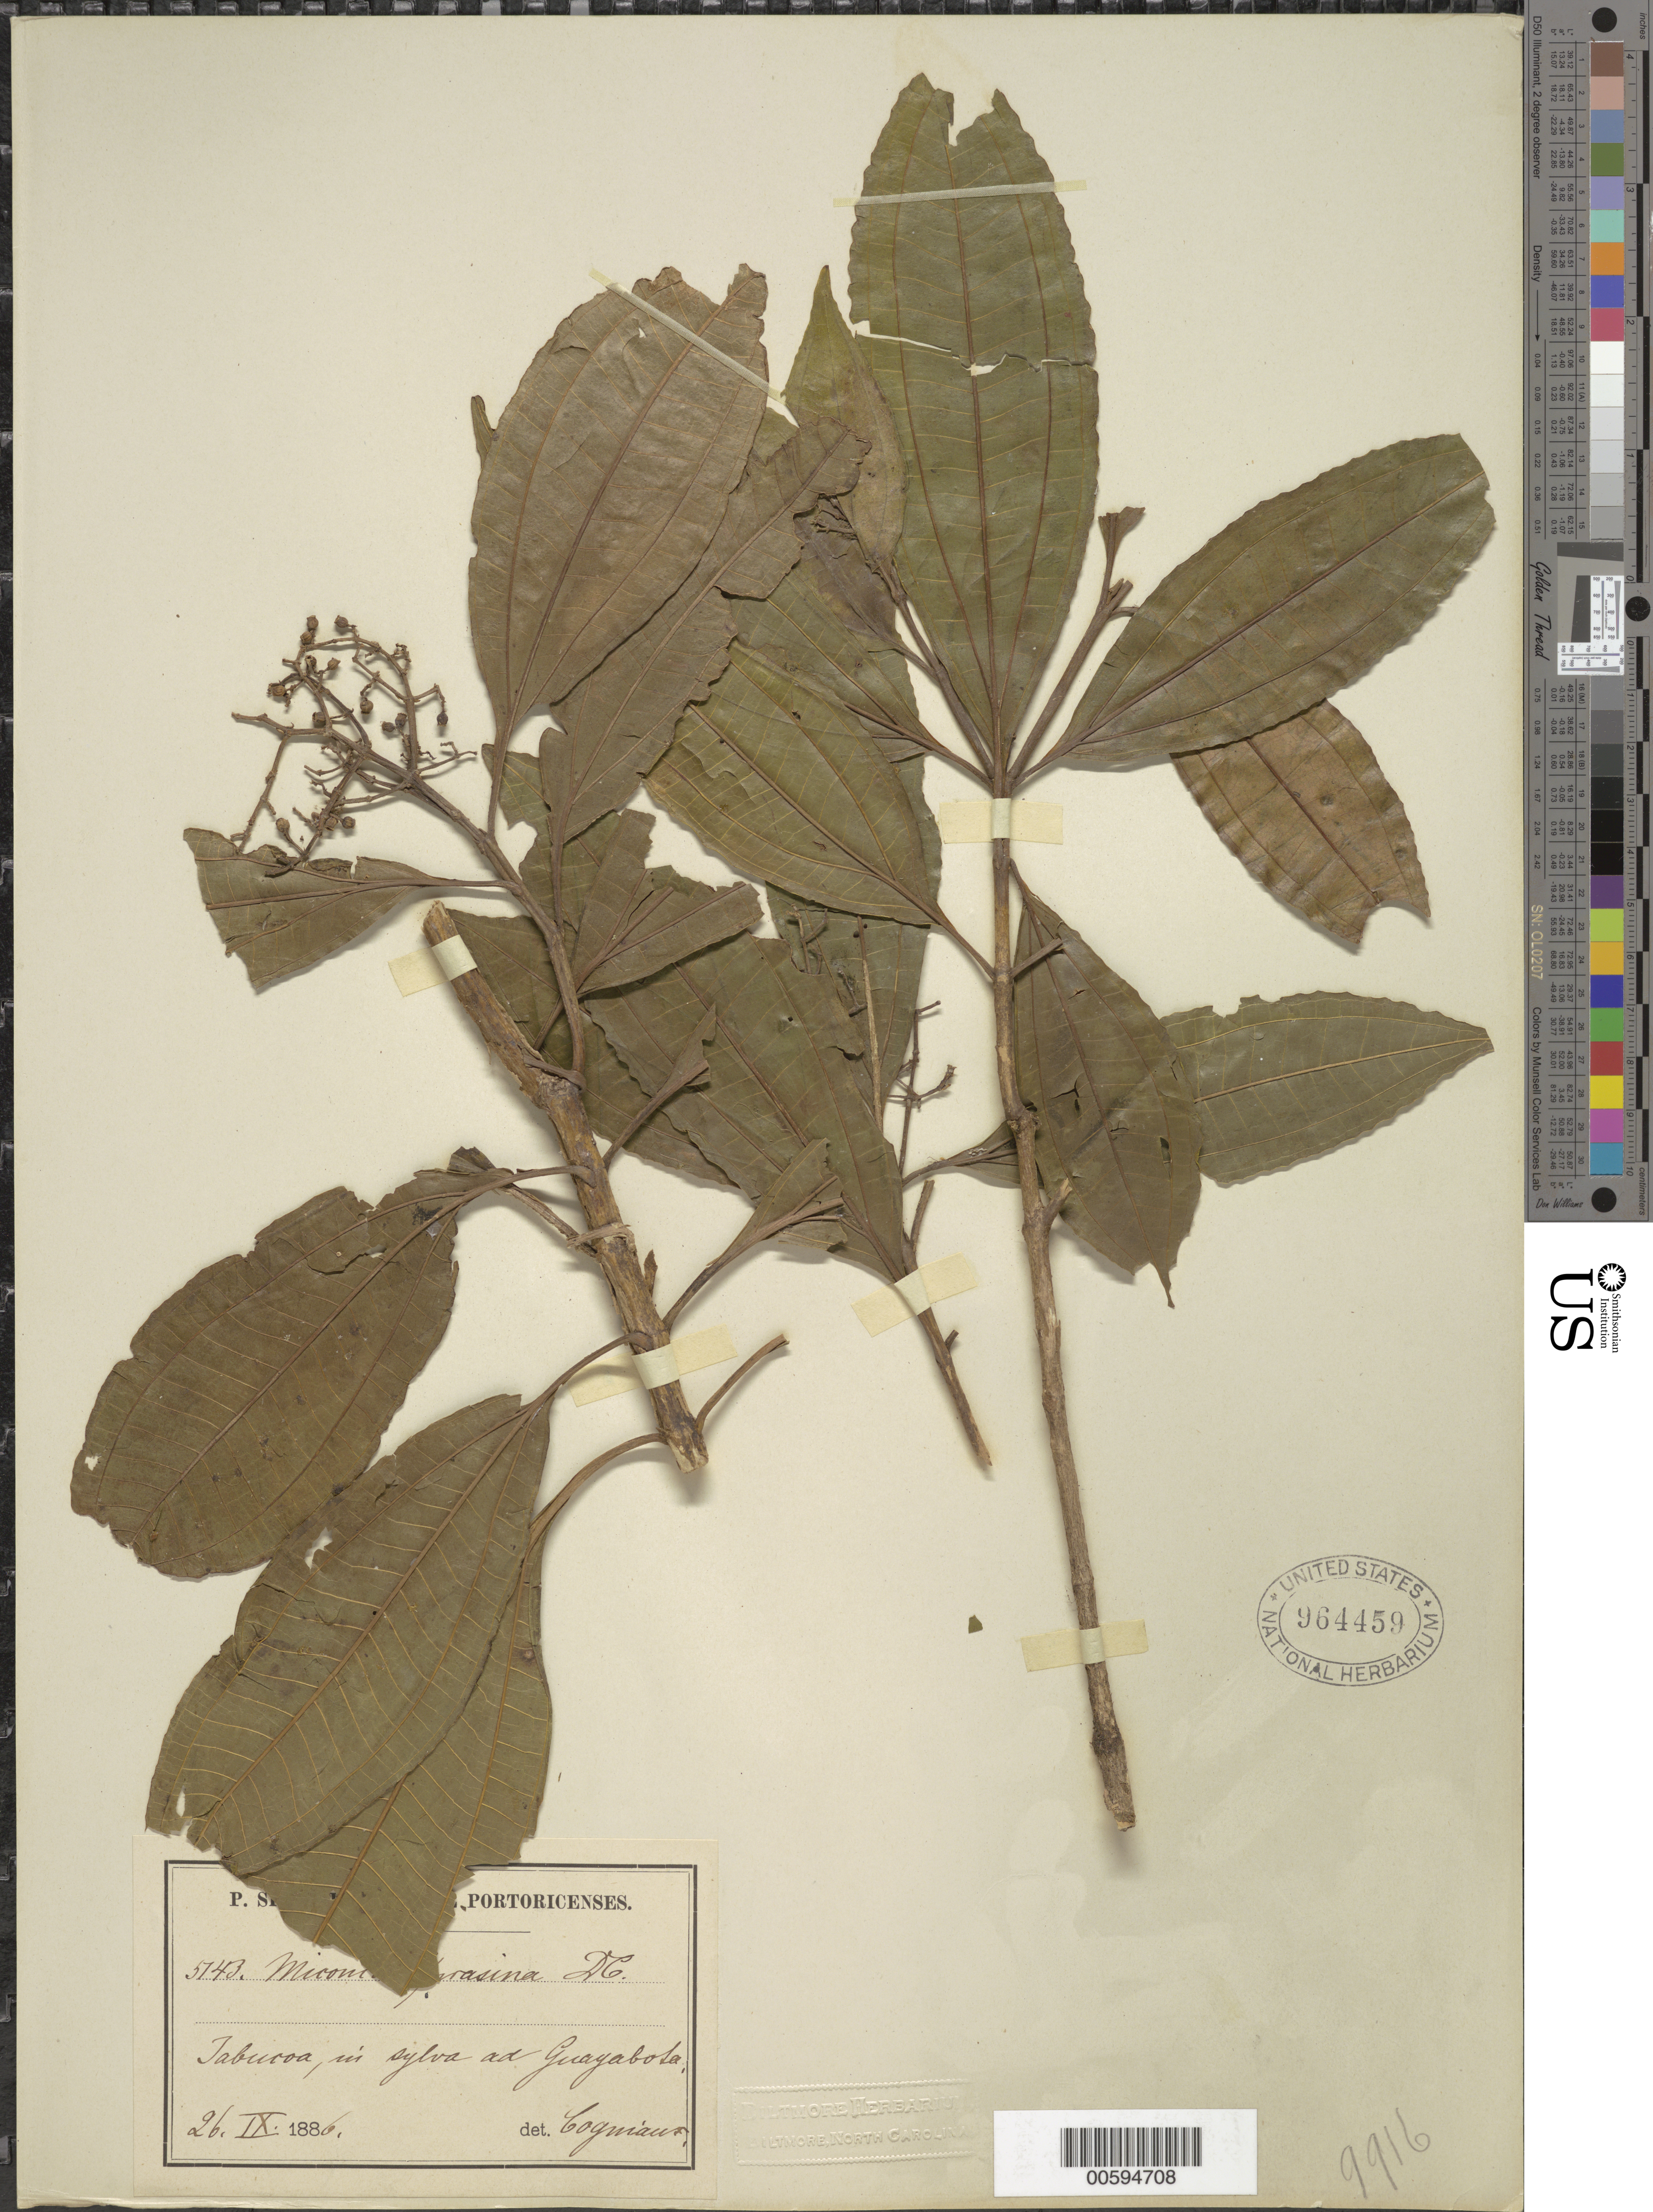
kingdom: Plantae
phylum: Tracheophyta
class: Magnoliopsida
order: Myrtales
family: Melastomataceae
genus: Miconia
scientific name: Miconia prasina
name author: (Sw.) DC.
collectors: P. Sintenis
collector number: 5143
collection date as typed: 26 Sep 1886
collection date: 1886-09-26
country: Puerto Rico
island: Greater Antilles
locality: Yabucoa, in sylva ad Guayabota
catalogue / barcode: US 964459